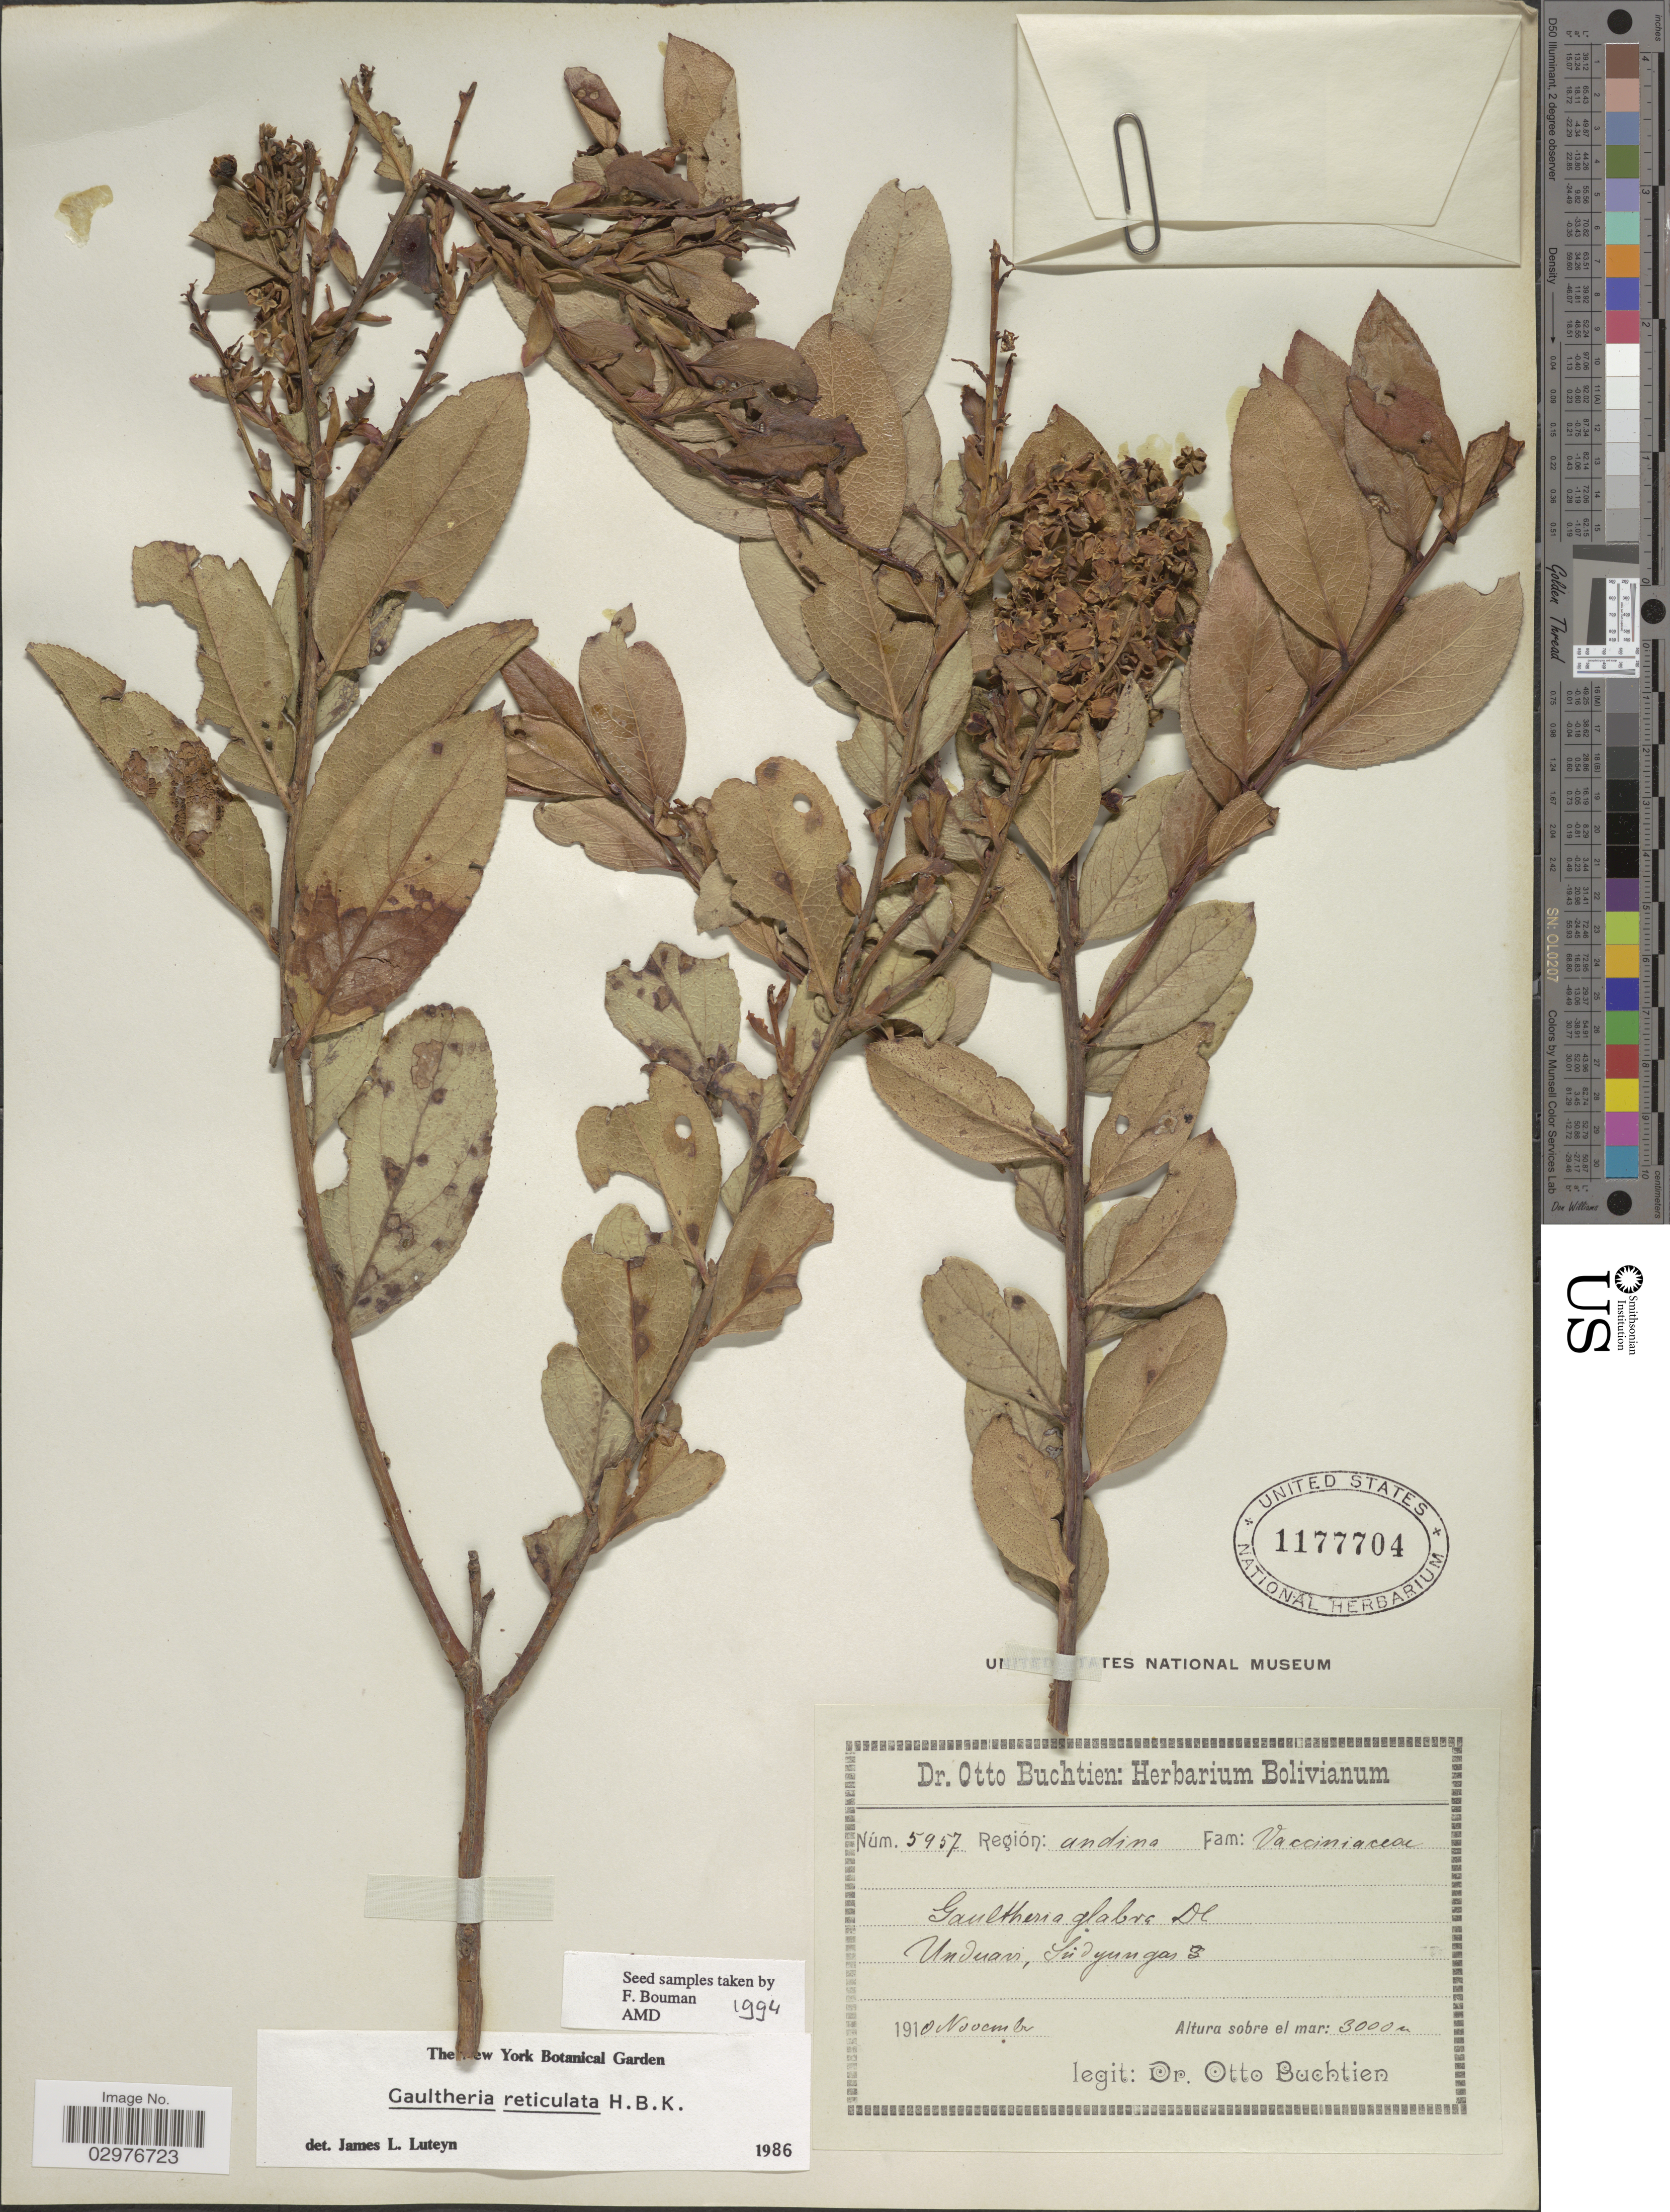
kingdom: Plantae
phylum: Tracheophyta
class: Magnoliopsida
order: Ericales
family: Ericaceae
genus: Gaultheria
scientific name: Gaultheria reticulata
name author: Kunth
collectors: O. Buchtien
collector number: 5957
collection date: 1910-11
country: Bolivia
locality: Unduavi, Süd yungas.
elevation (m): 3000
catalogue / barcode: US 1177704